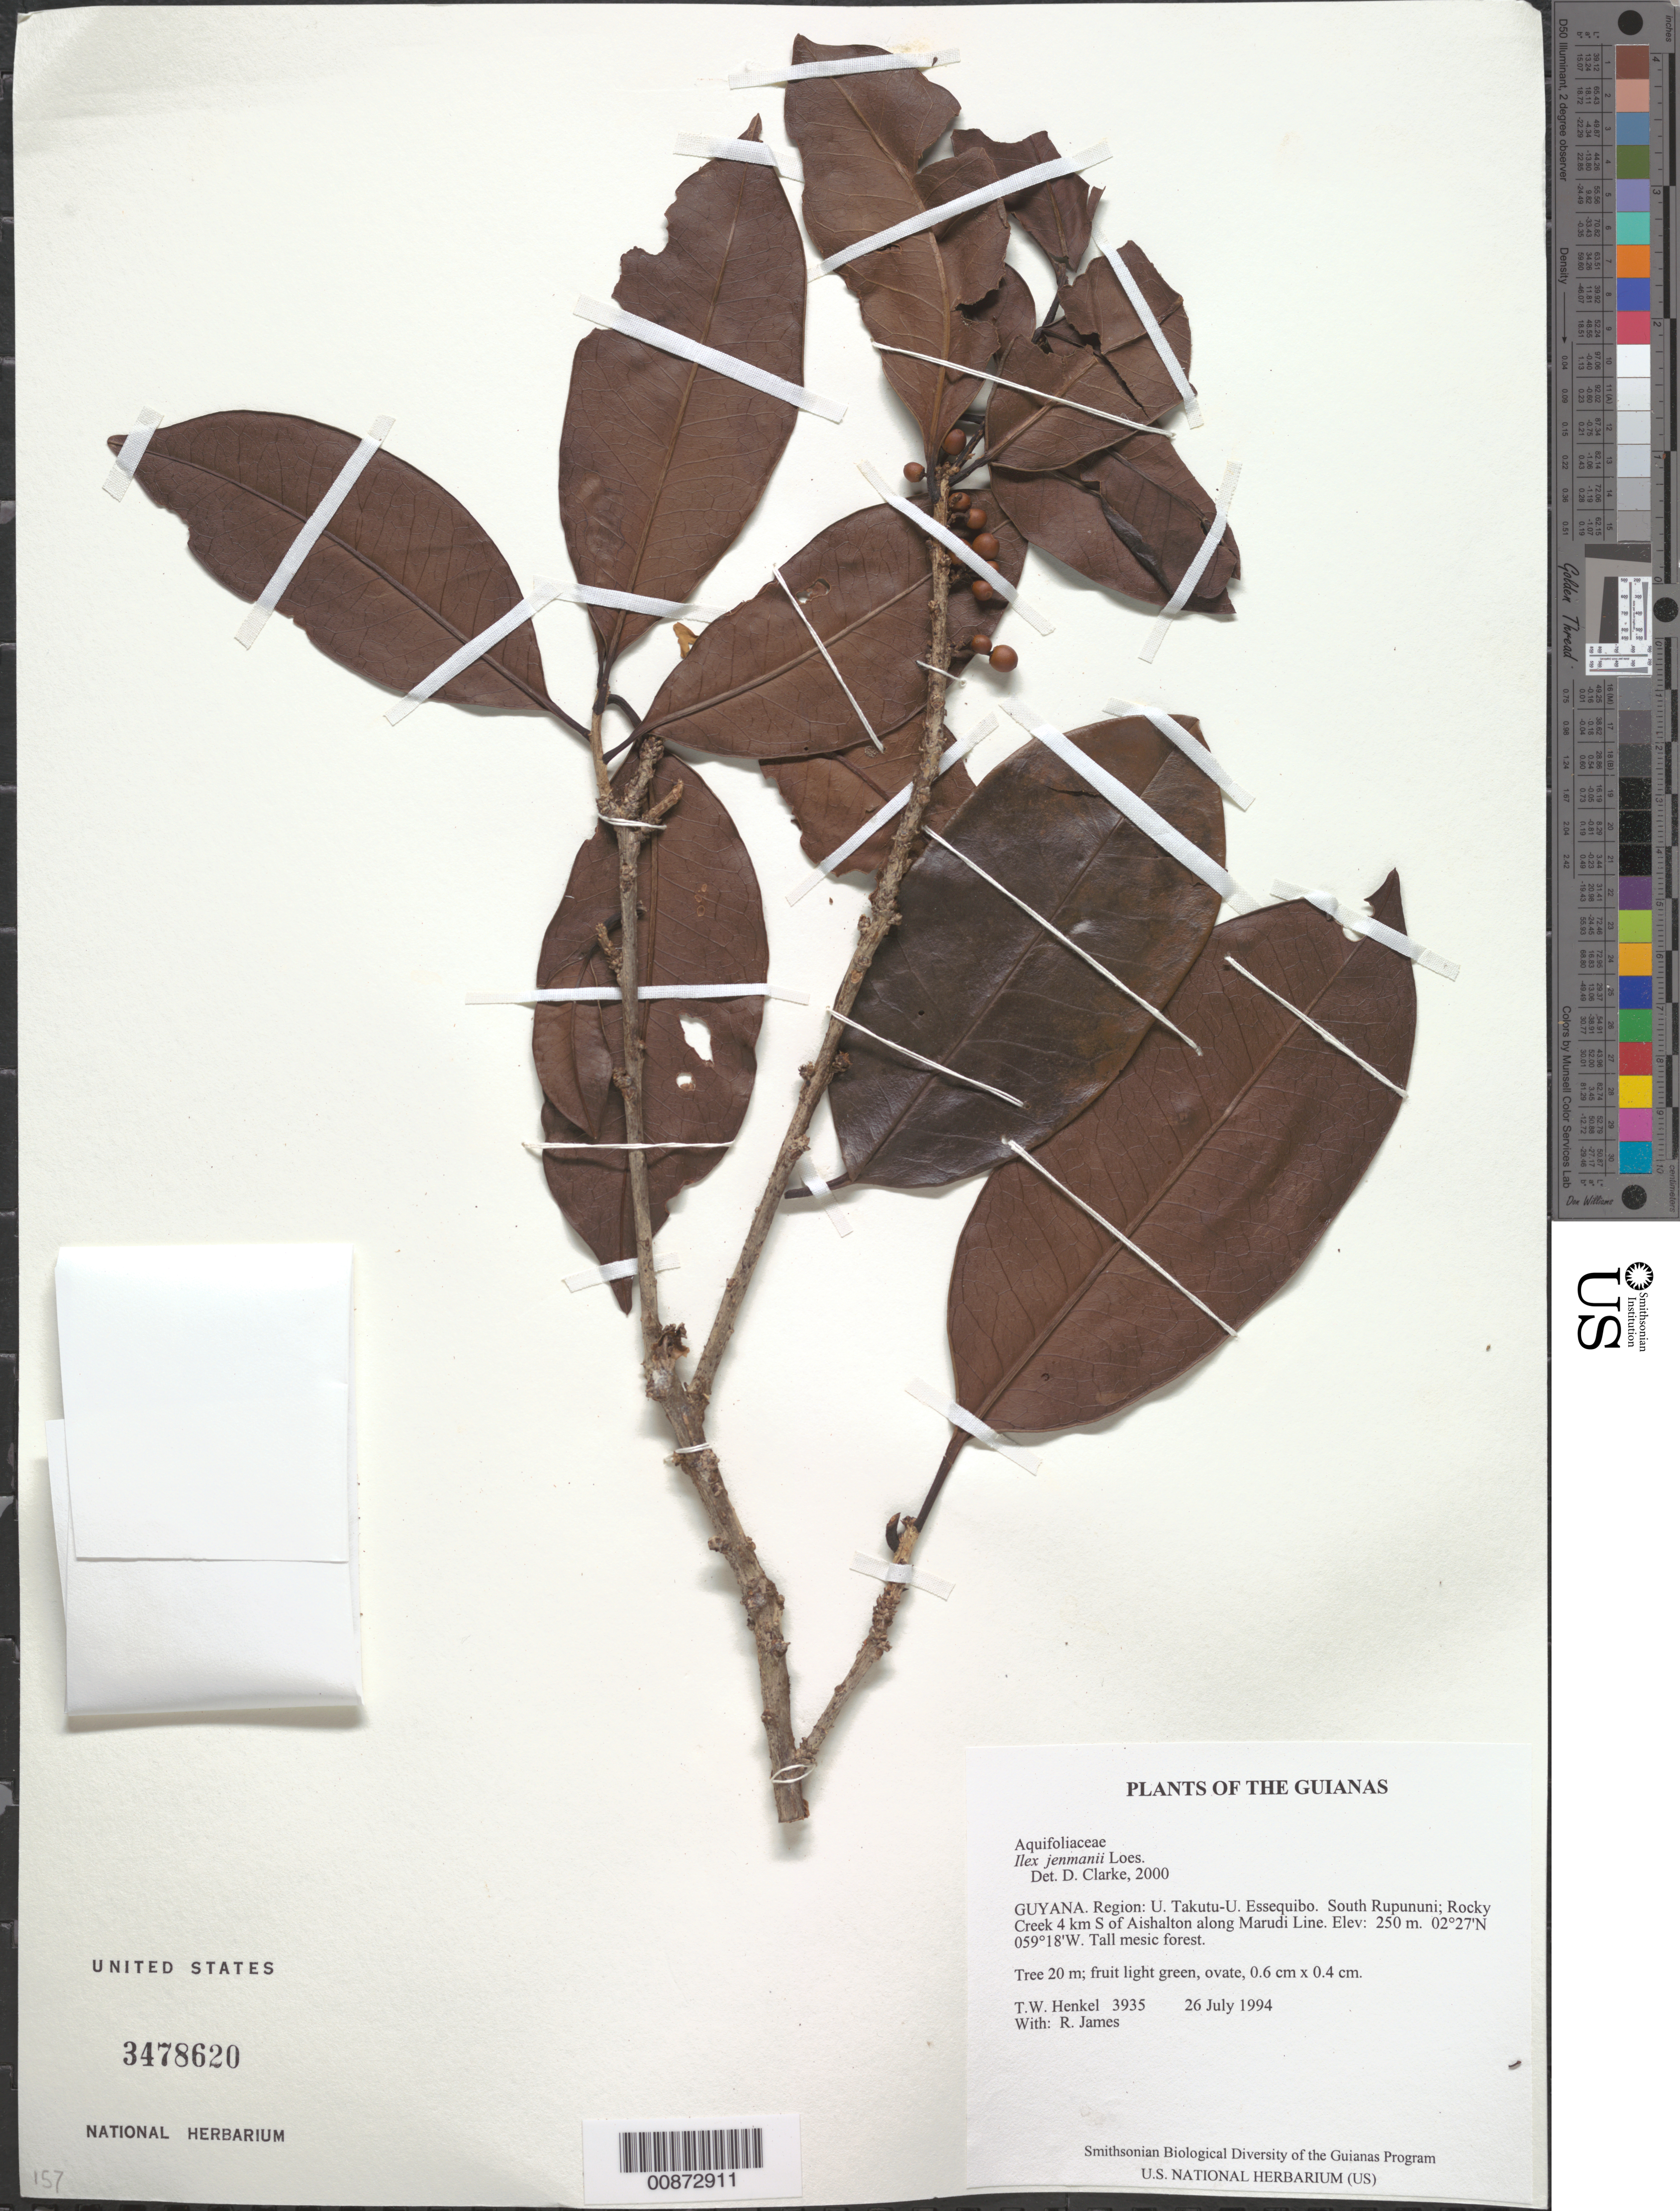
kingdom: Plantae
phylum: Tracheophyta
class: Magnoliopsida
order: Aquifoliales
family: Aquifoliaceae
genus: Ilex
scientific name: Ilex daphnogenea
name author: Reissek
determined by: Barriera, Gabrielle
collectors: T. Henkel & R. James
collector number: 3935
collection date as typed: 26 July 1994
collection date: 1994-07-26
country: Guyana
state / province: U. Takutu-U. Essequibo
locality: South Rupununi; Rocky Creek 4 km S of Aishalton along Marudi Line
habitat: Tall mesic forest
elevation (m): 250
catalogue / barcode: US 3478620